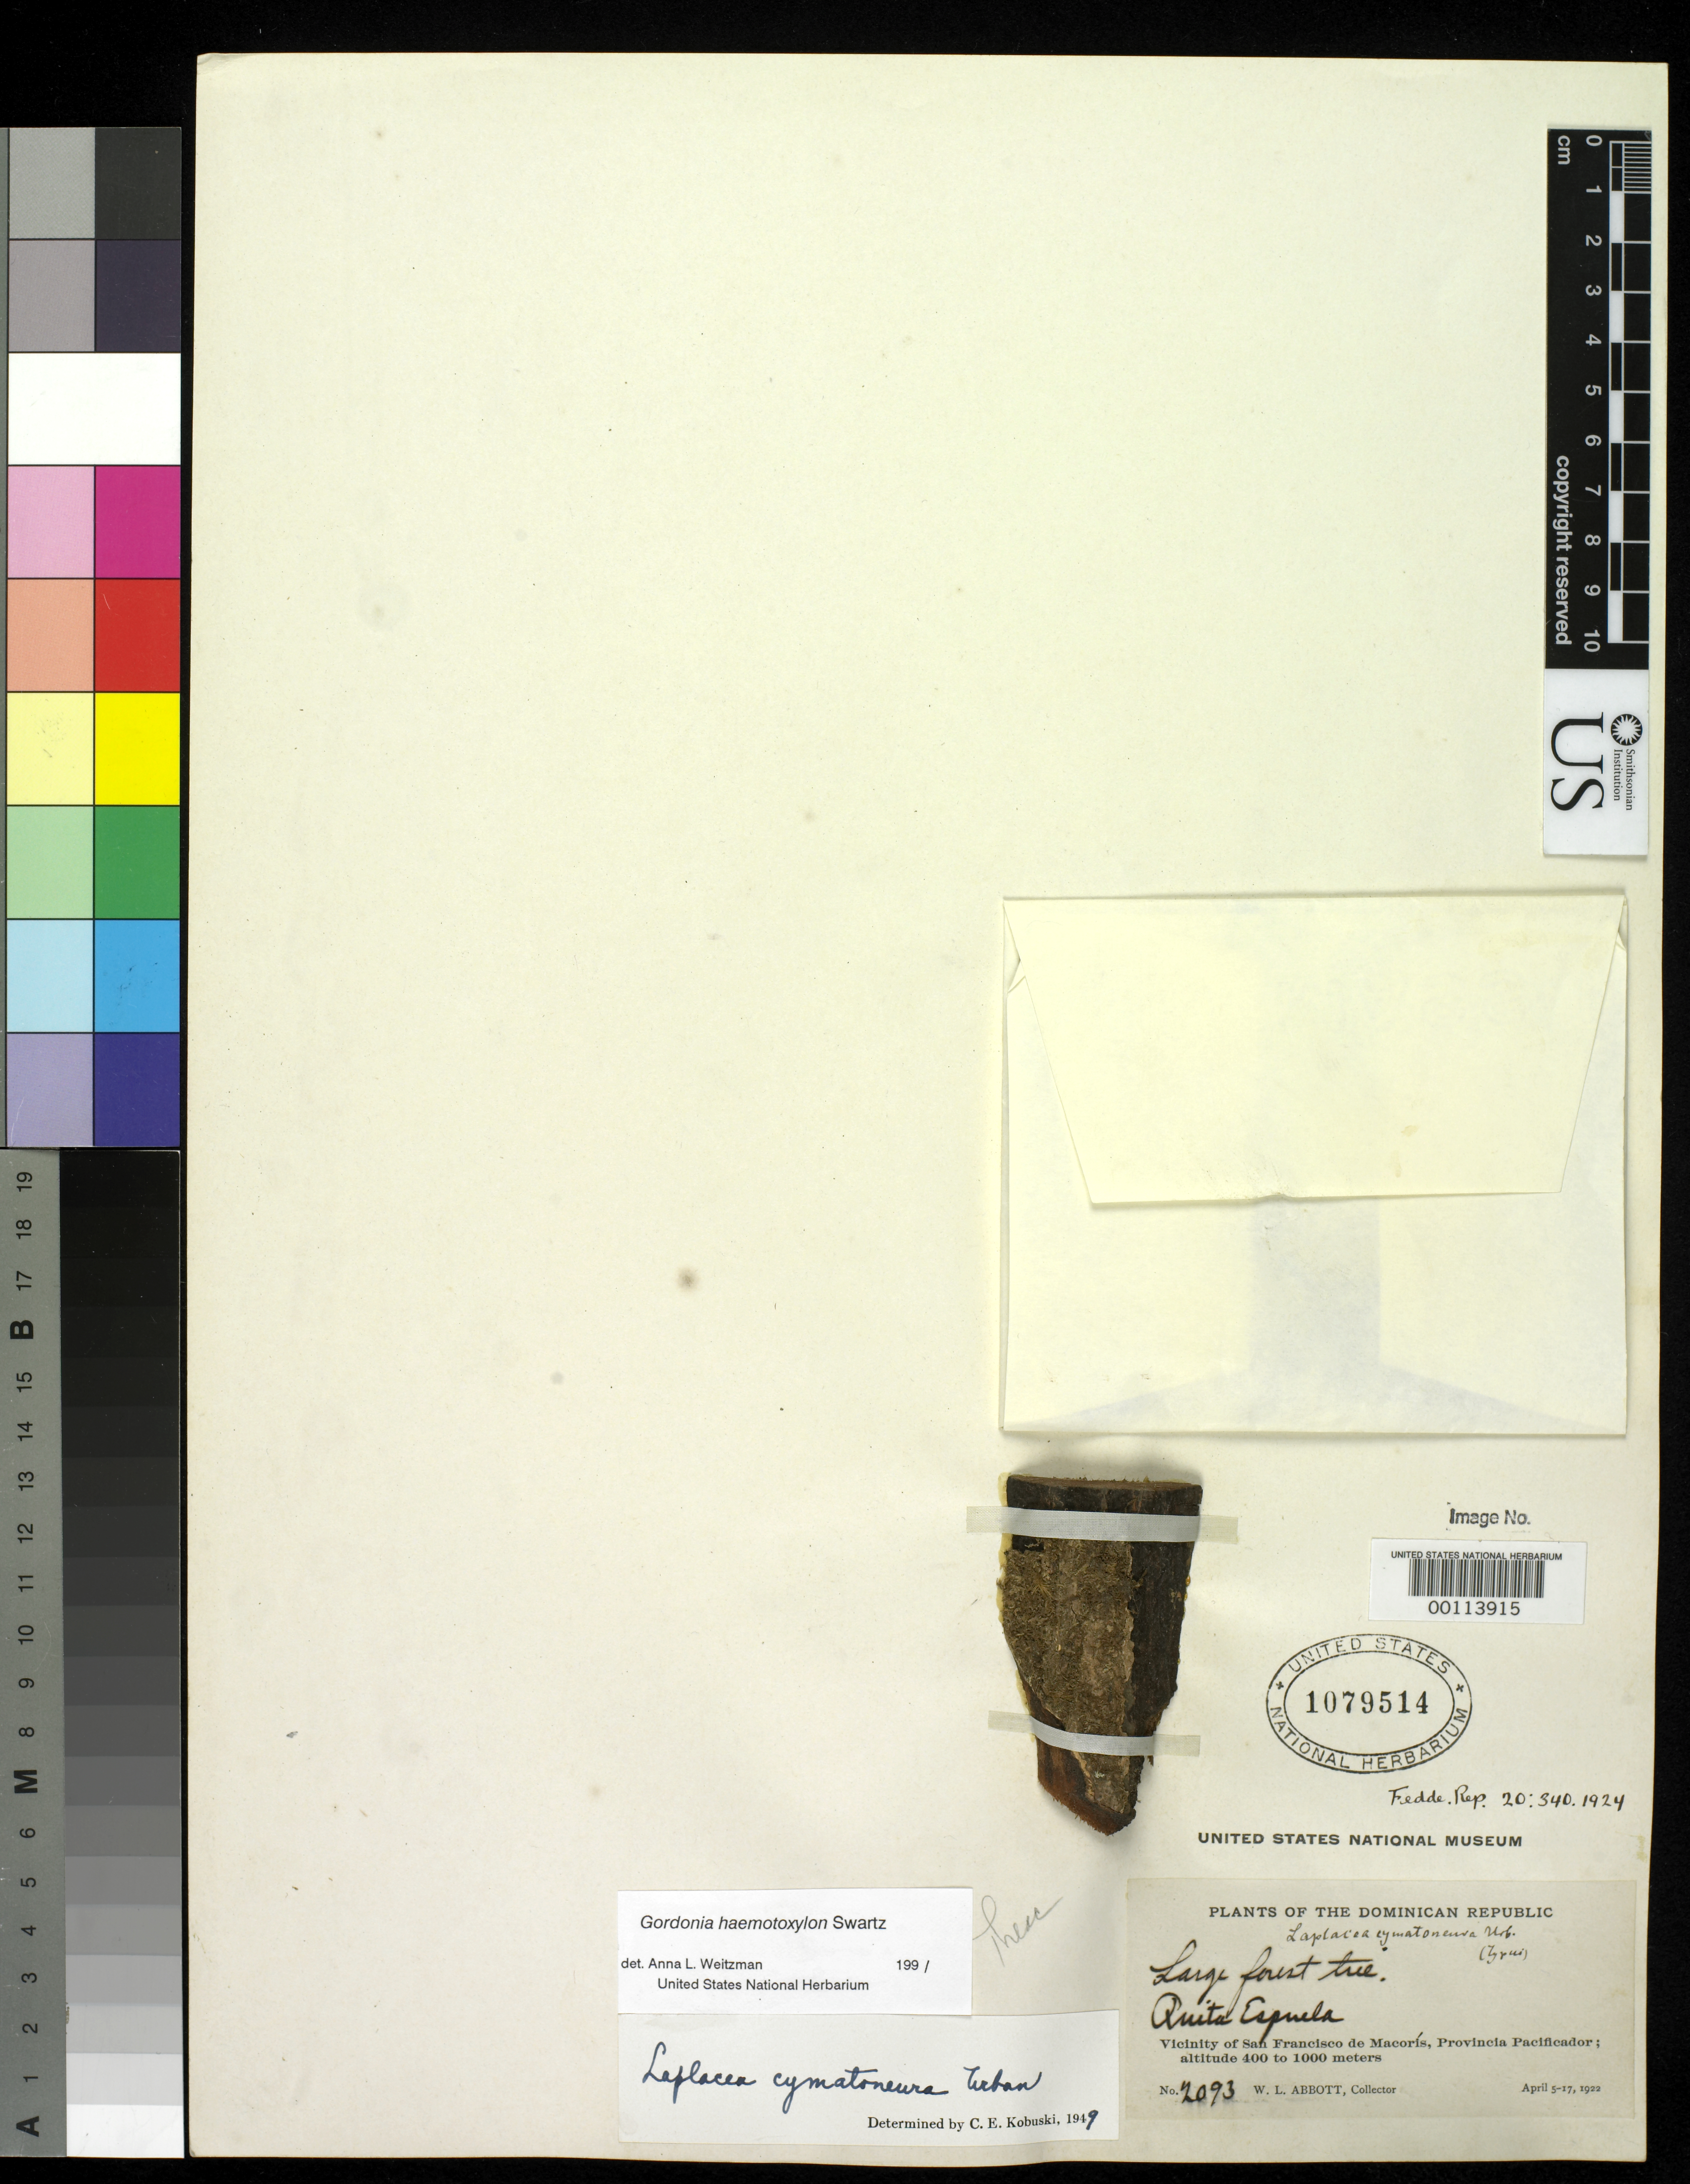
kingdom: Plantae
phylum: Tracheophyta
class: Magnoliopsida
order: Ericales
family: Theaceae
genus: Laplacea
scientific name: Laplacea cymatoneura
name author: Urb.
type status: Isotype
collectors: W. L. Abbott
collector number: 2093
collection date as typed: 05 Apr 1922 to 17 Apr 1922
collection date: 1922-04-05/1922-04-17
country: Dominican Republic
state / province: Duarte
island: Hispaniola Island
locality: Near San Francisco de Macoris, Quita Espeuela.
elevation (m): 400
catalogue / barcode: US 1079515